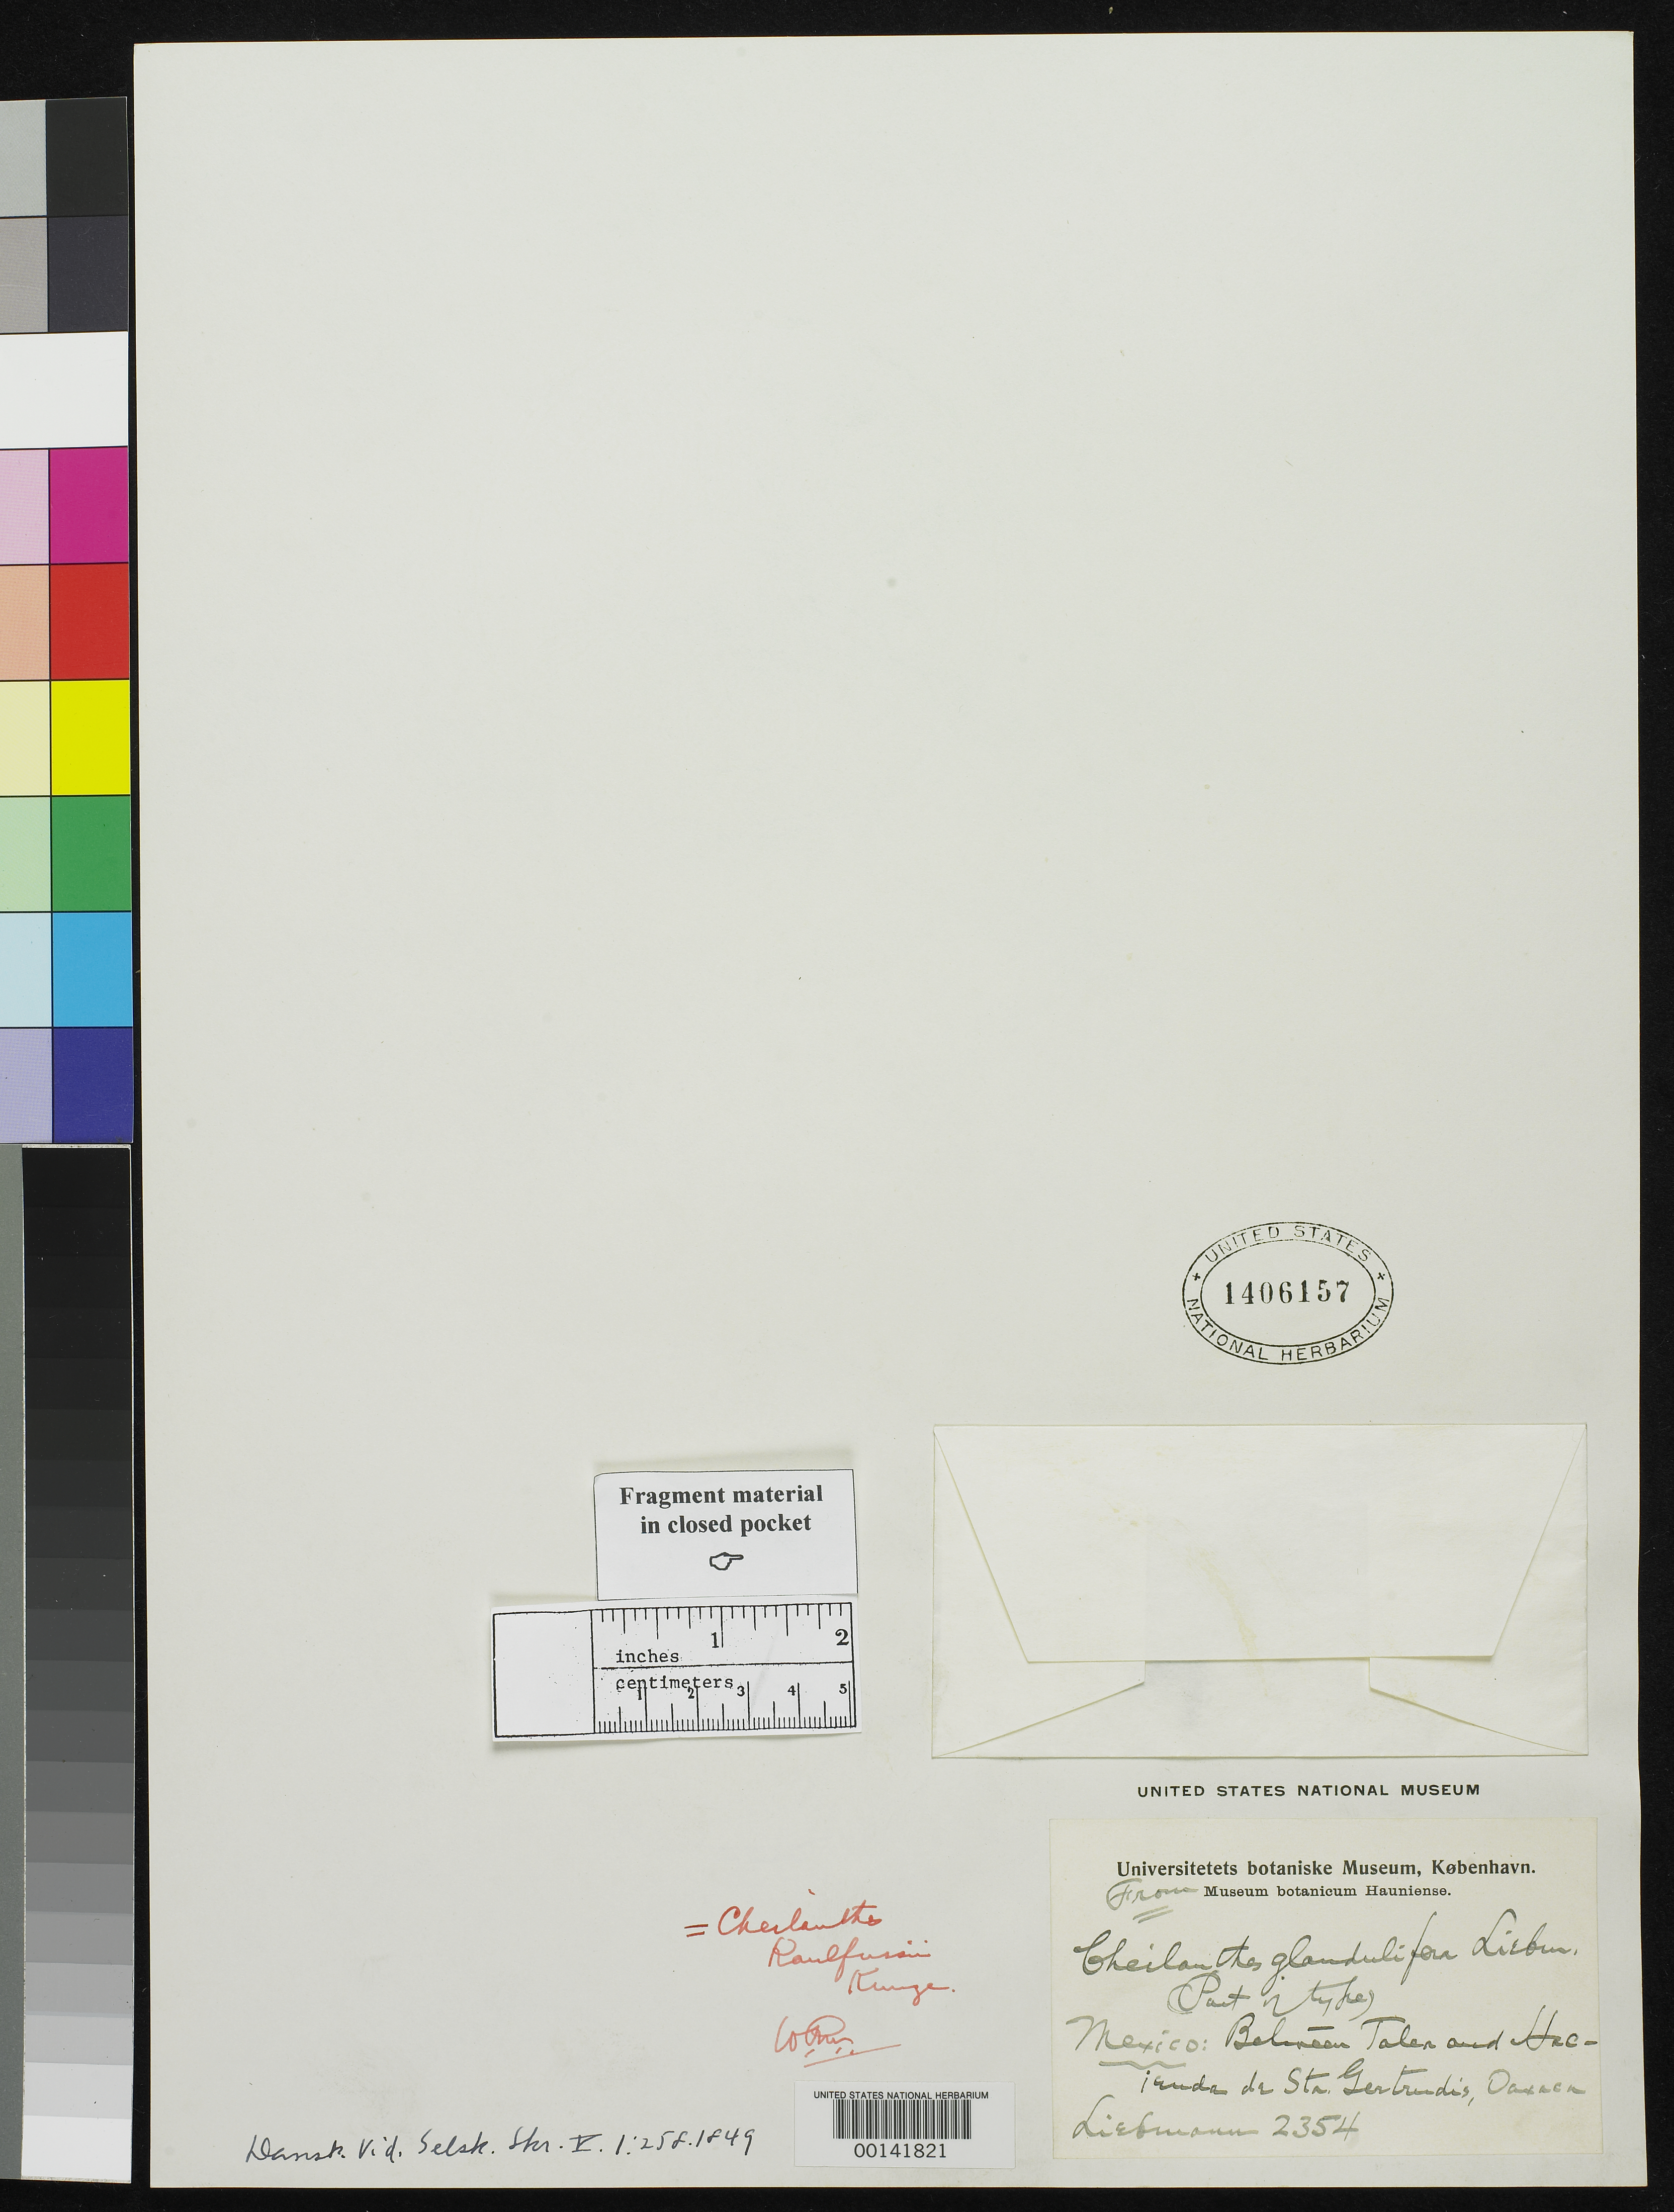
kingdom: Plantae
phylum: Tracheophyta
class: Polypodiopsida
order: Polypodiales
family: Pteridaceae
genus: Cheilanthes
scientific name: Cheilanthes glandulifera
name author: Liebm.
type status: Type Fragment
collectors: F. M. Liebmann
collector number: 2354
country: Mexico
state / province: Oaxaca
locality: Between Taler & Hacienda de Sta. Gertrudis.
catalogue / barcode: US 1406157